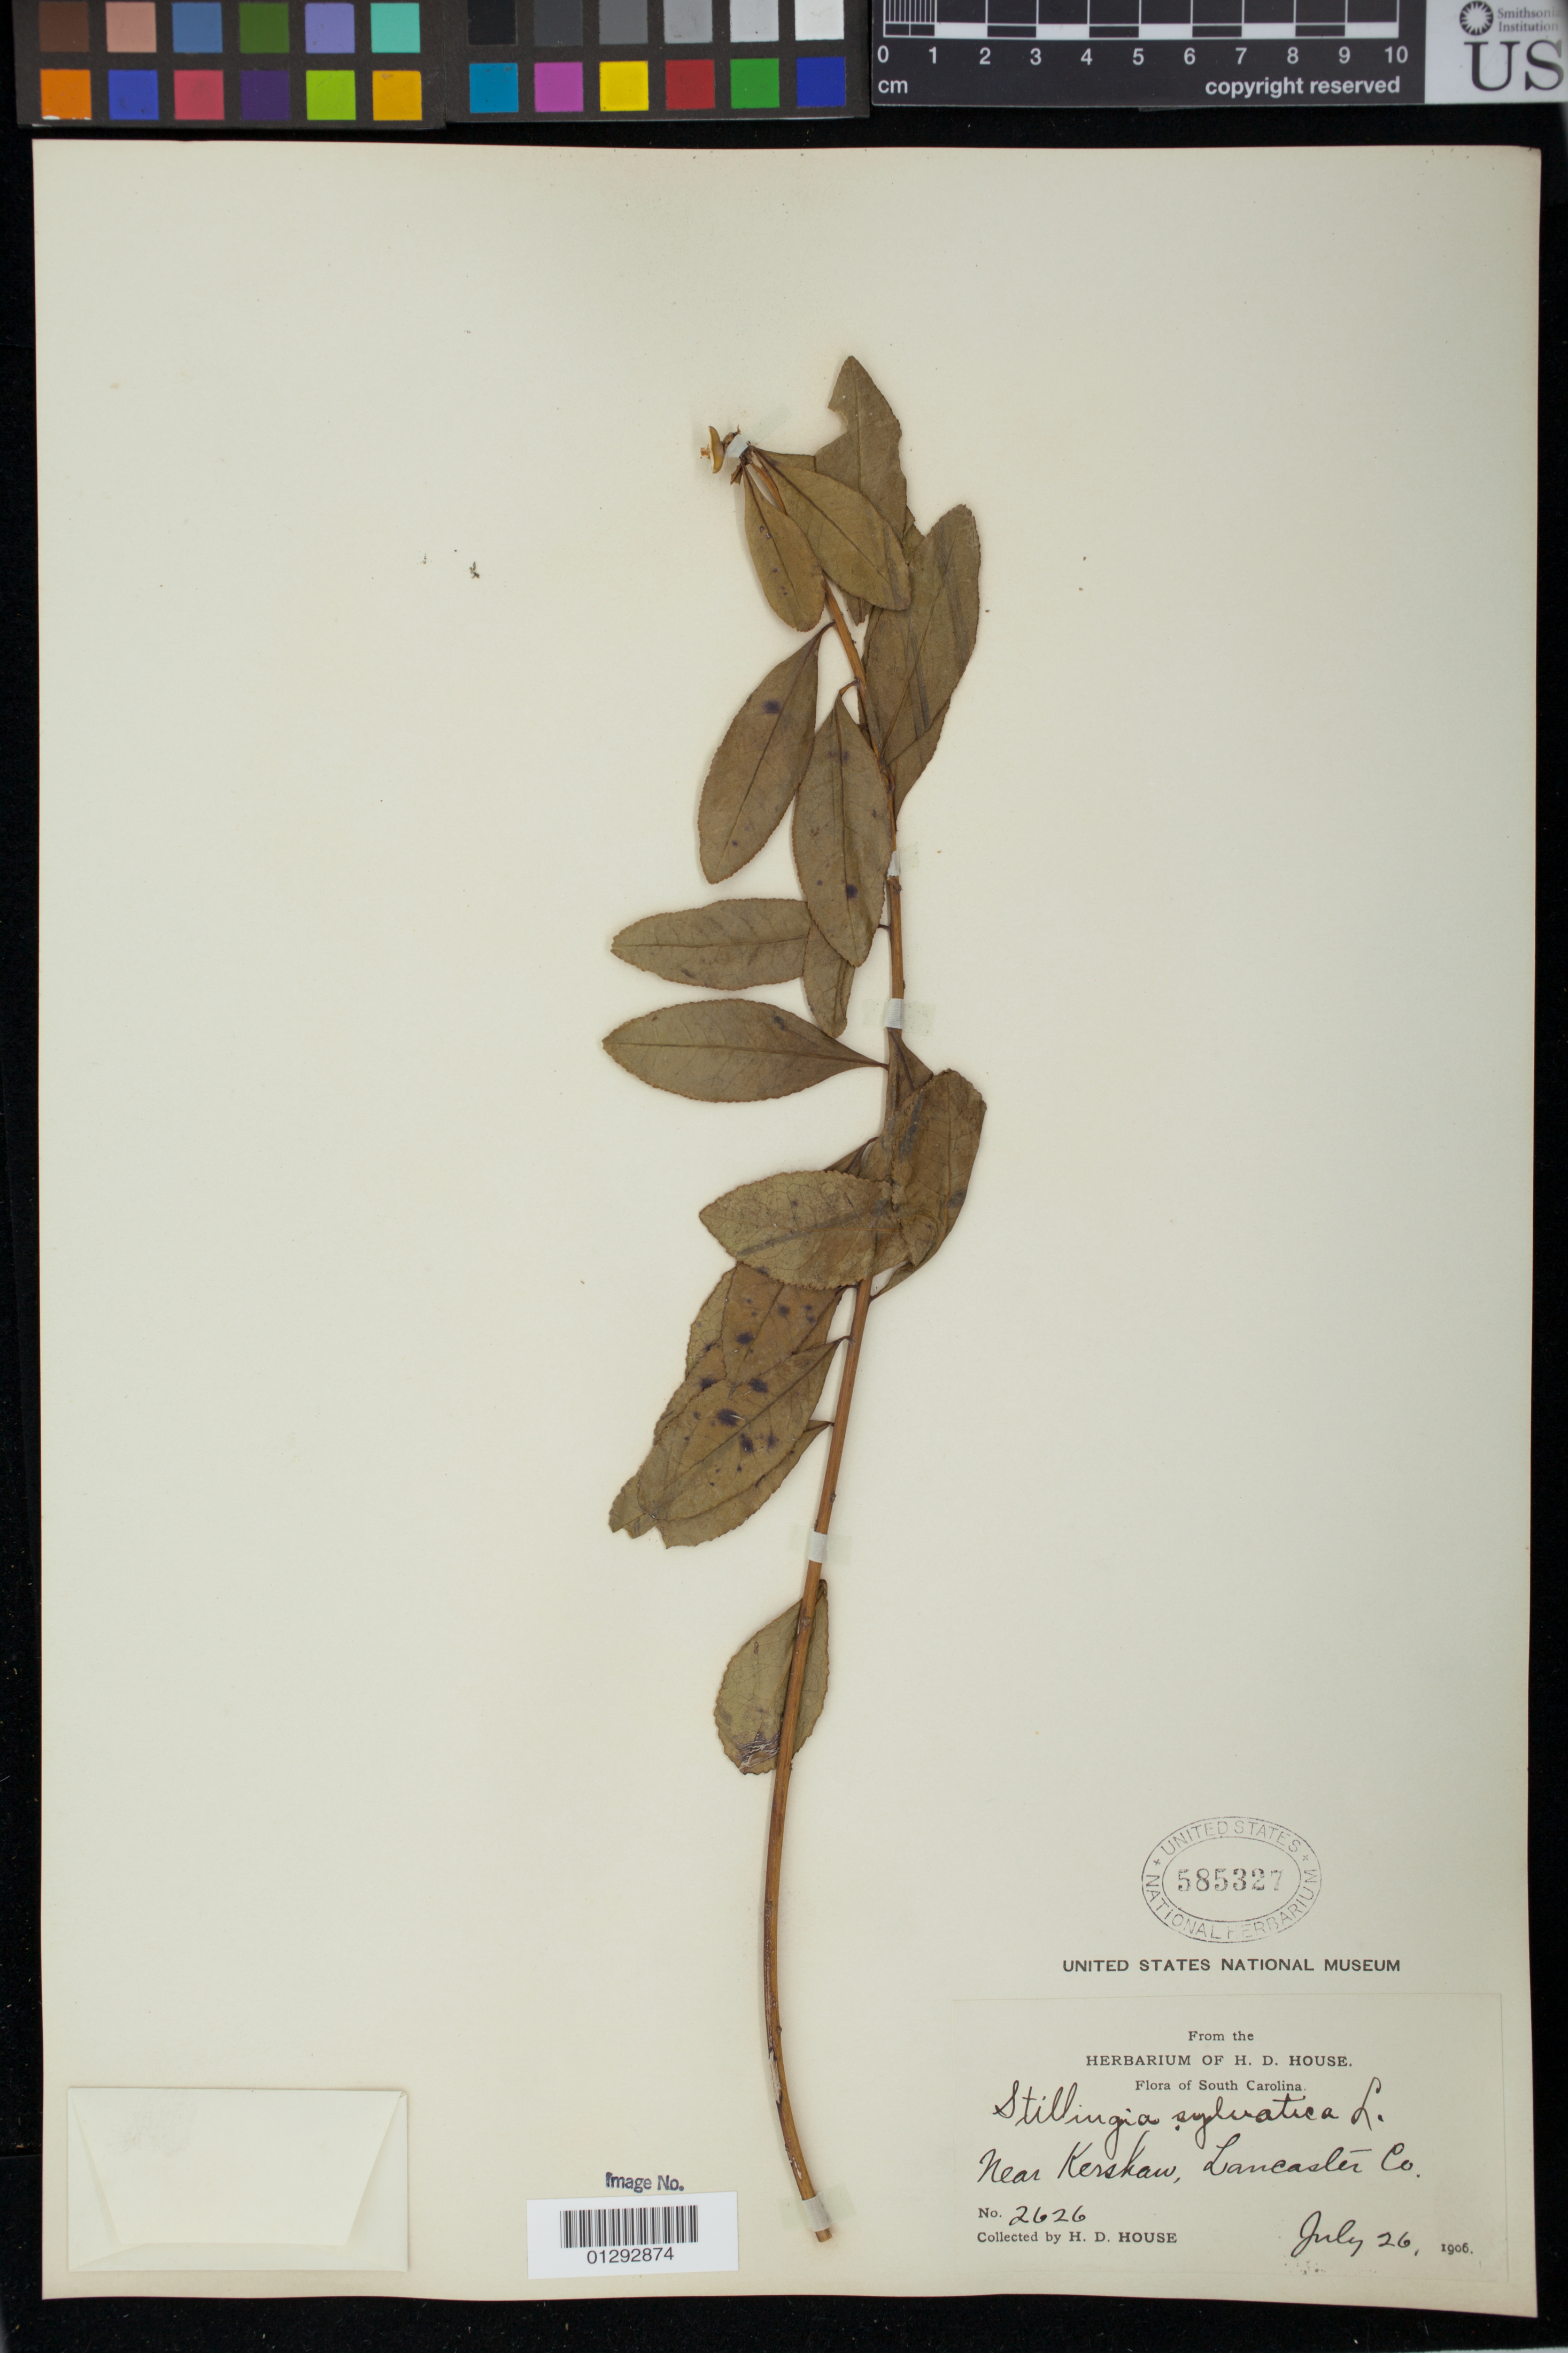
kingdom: Plantae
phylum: Tracheophyta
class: Magnoliopsida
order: Malpighiales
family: Euphorbiaceae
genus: Stillingia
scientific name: Stillingia sylvatica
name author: L.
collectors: H. D. House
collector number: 2626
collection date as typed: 26 Jul 1906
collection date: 1906-07-26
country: United States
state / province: South Carolina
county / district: Lancaster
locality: Near kershaw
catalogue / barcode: US 585327